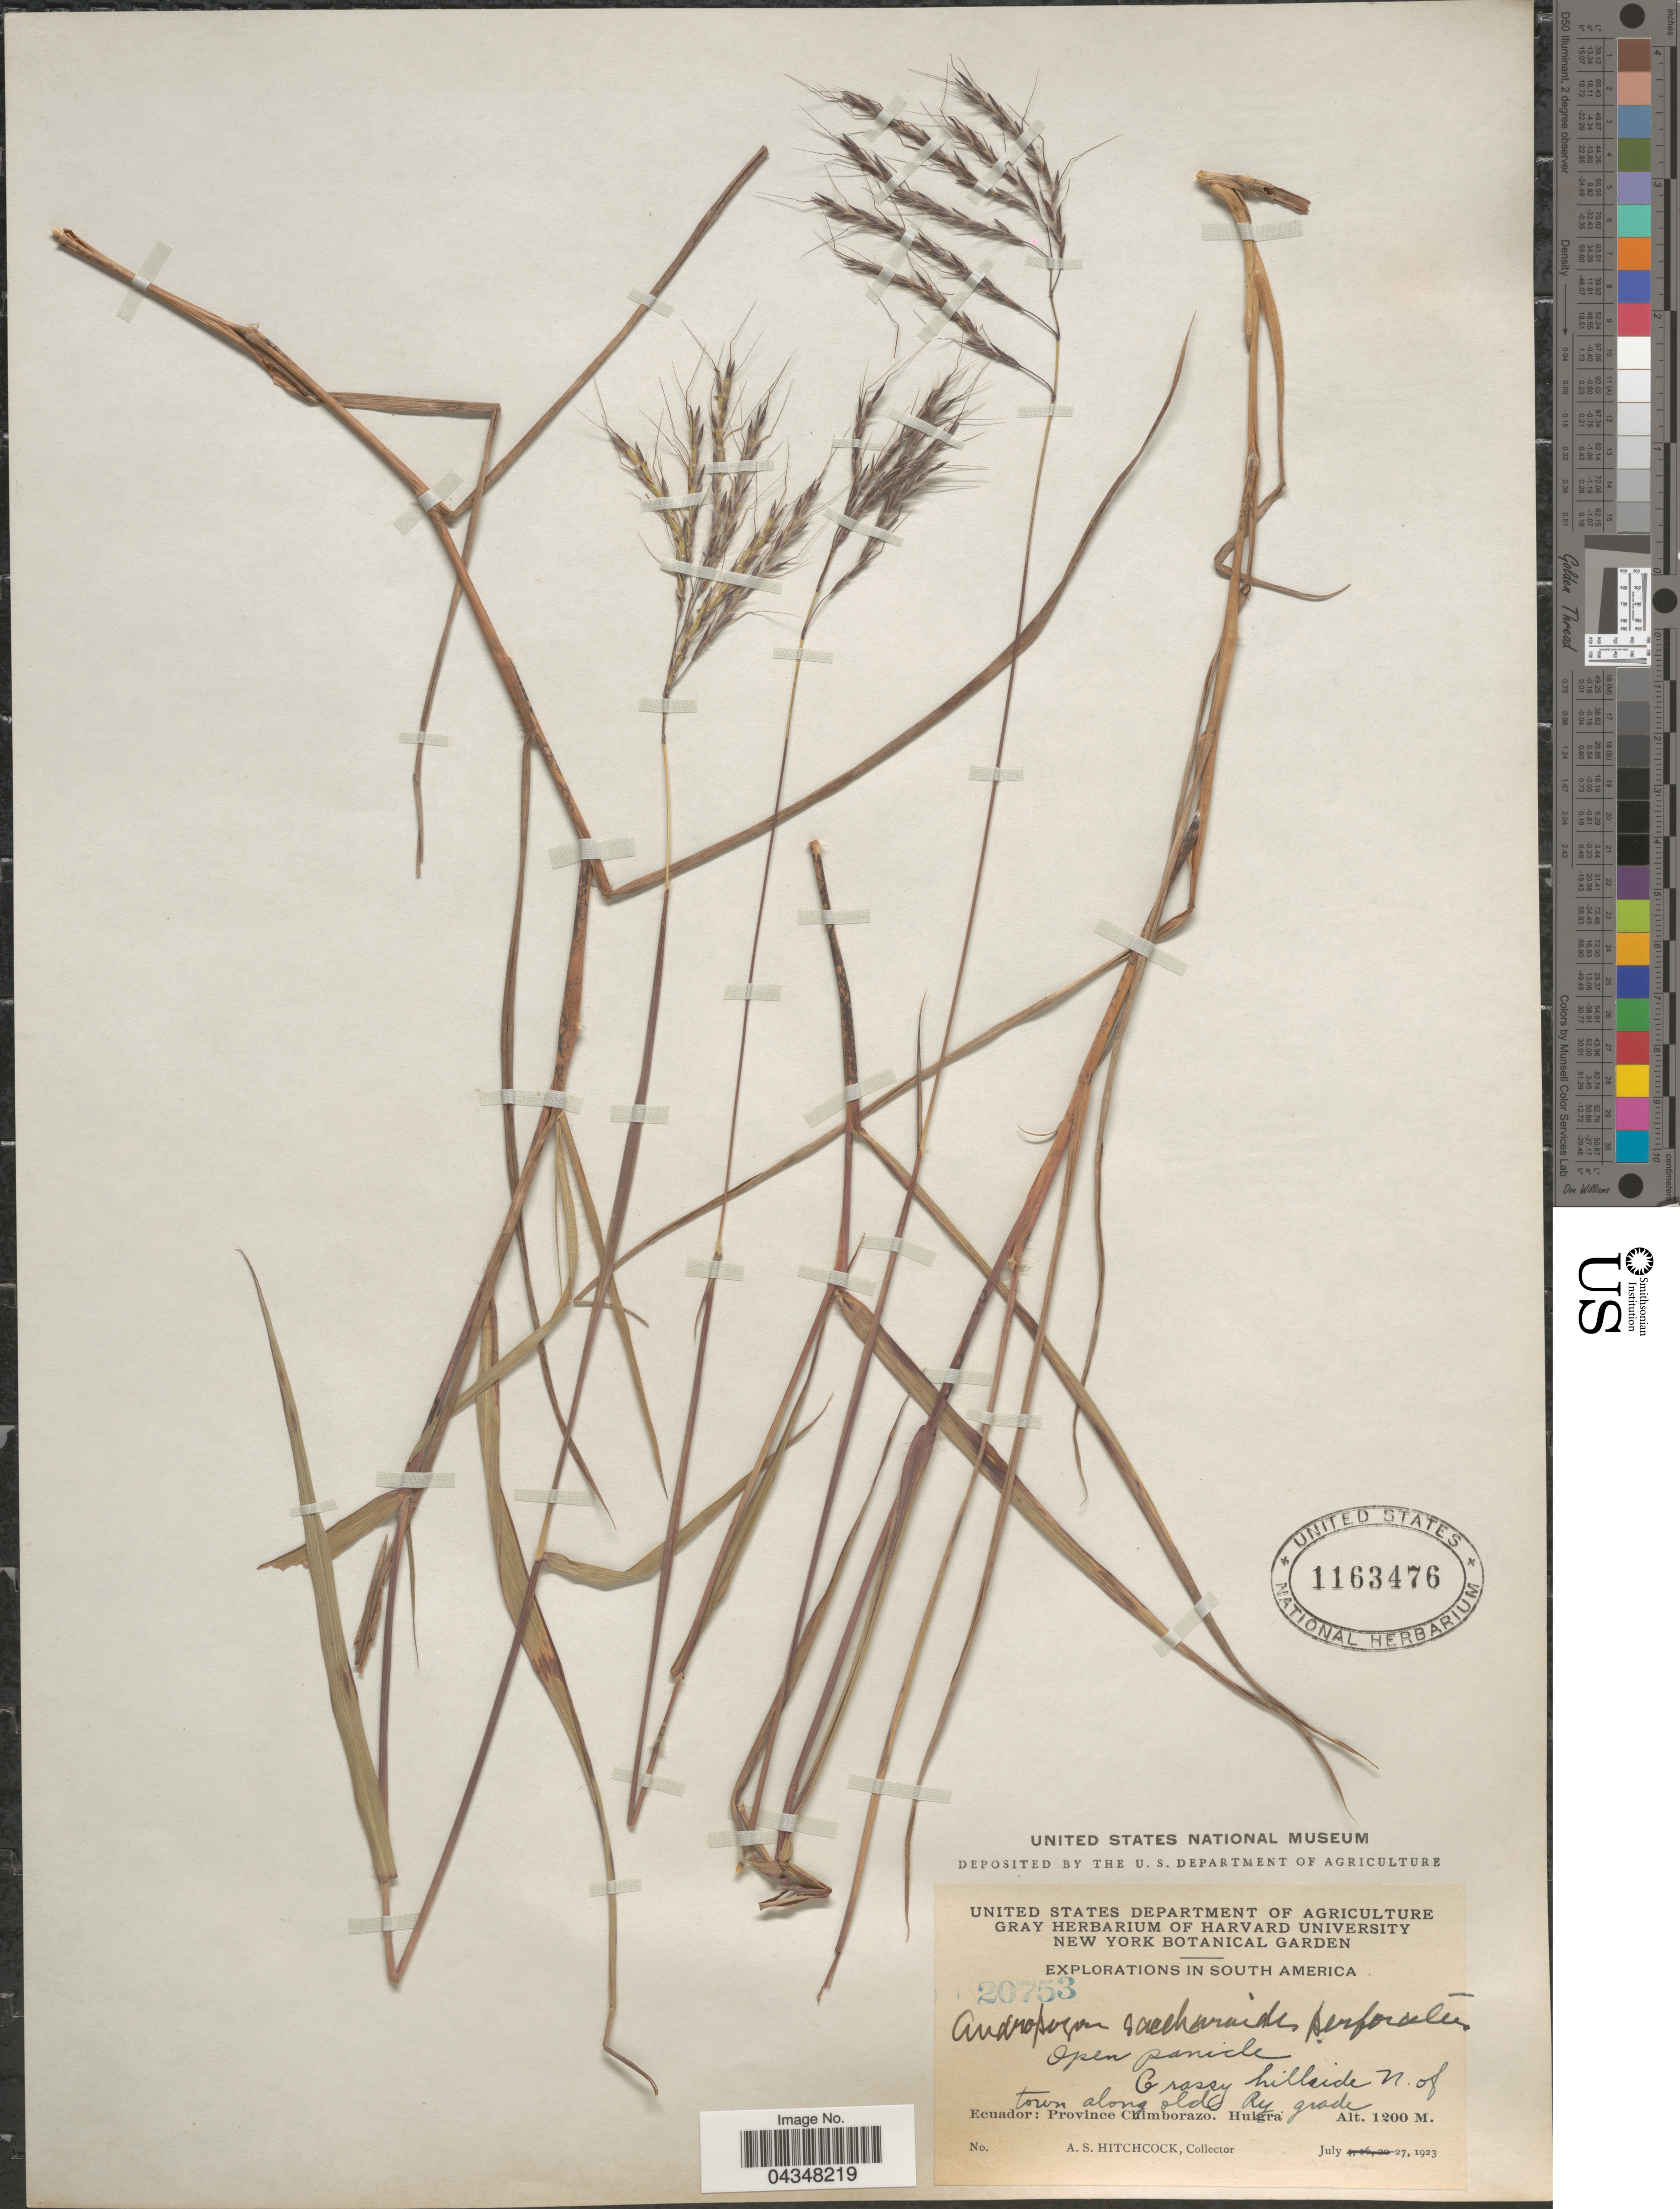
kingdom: Plantae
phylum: Tracheophyta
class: Liliopsida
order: Poales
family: Poaceae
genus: Bothriochloa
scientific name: Bothriochloa perforata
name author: (Trin. ex E. Fourn.) Herter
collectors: A. S. Hitchcock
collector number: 20753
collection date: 1923-07-27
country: Ecuador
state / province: Chimborazo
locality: Explorations in South America. N. of town along old Ry. grade. Huigra.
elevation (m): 1200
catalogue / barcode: US 1163476